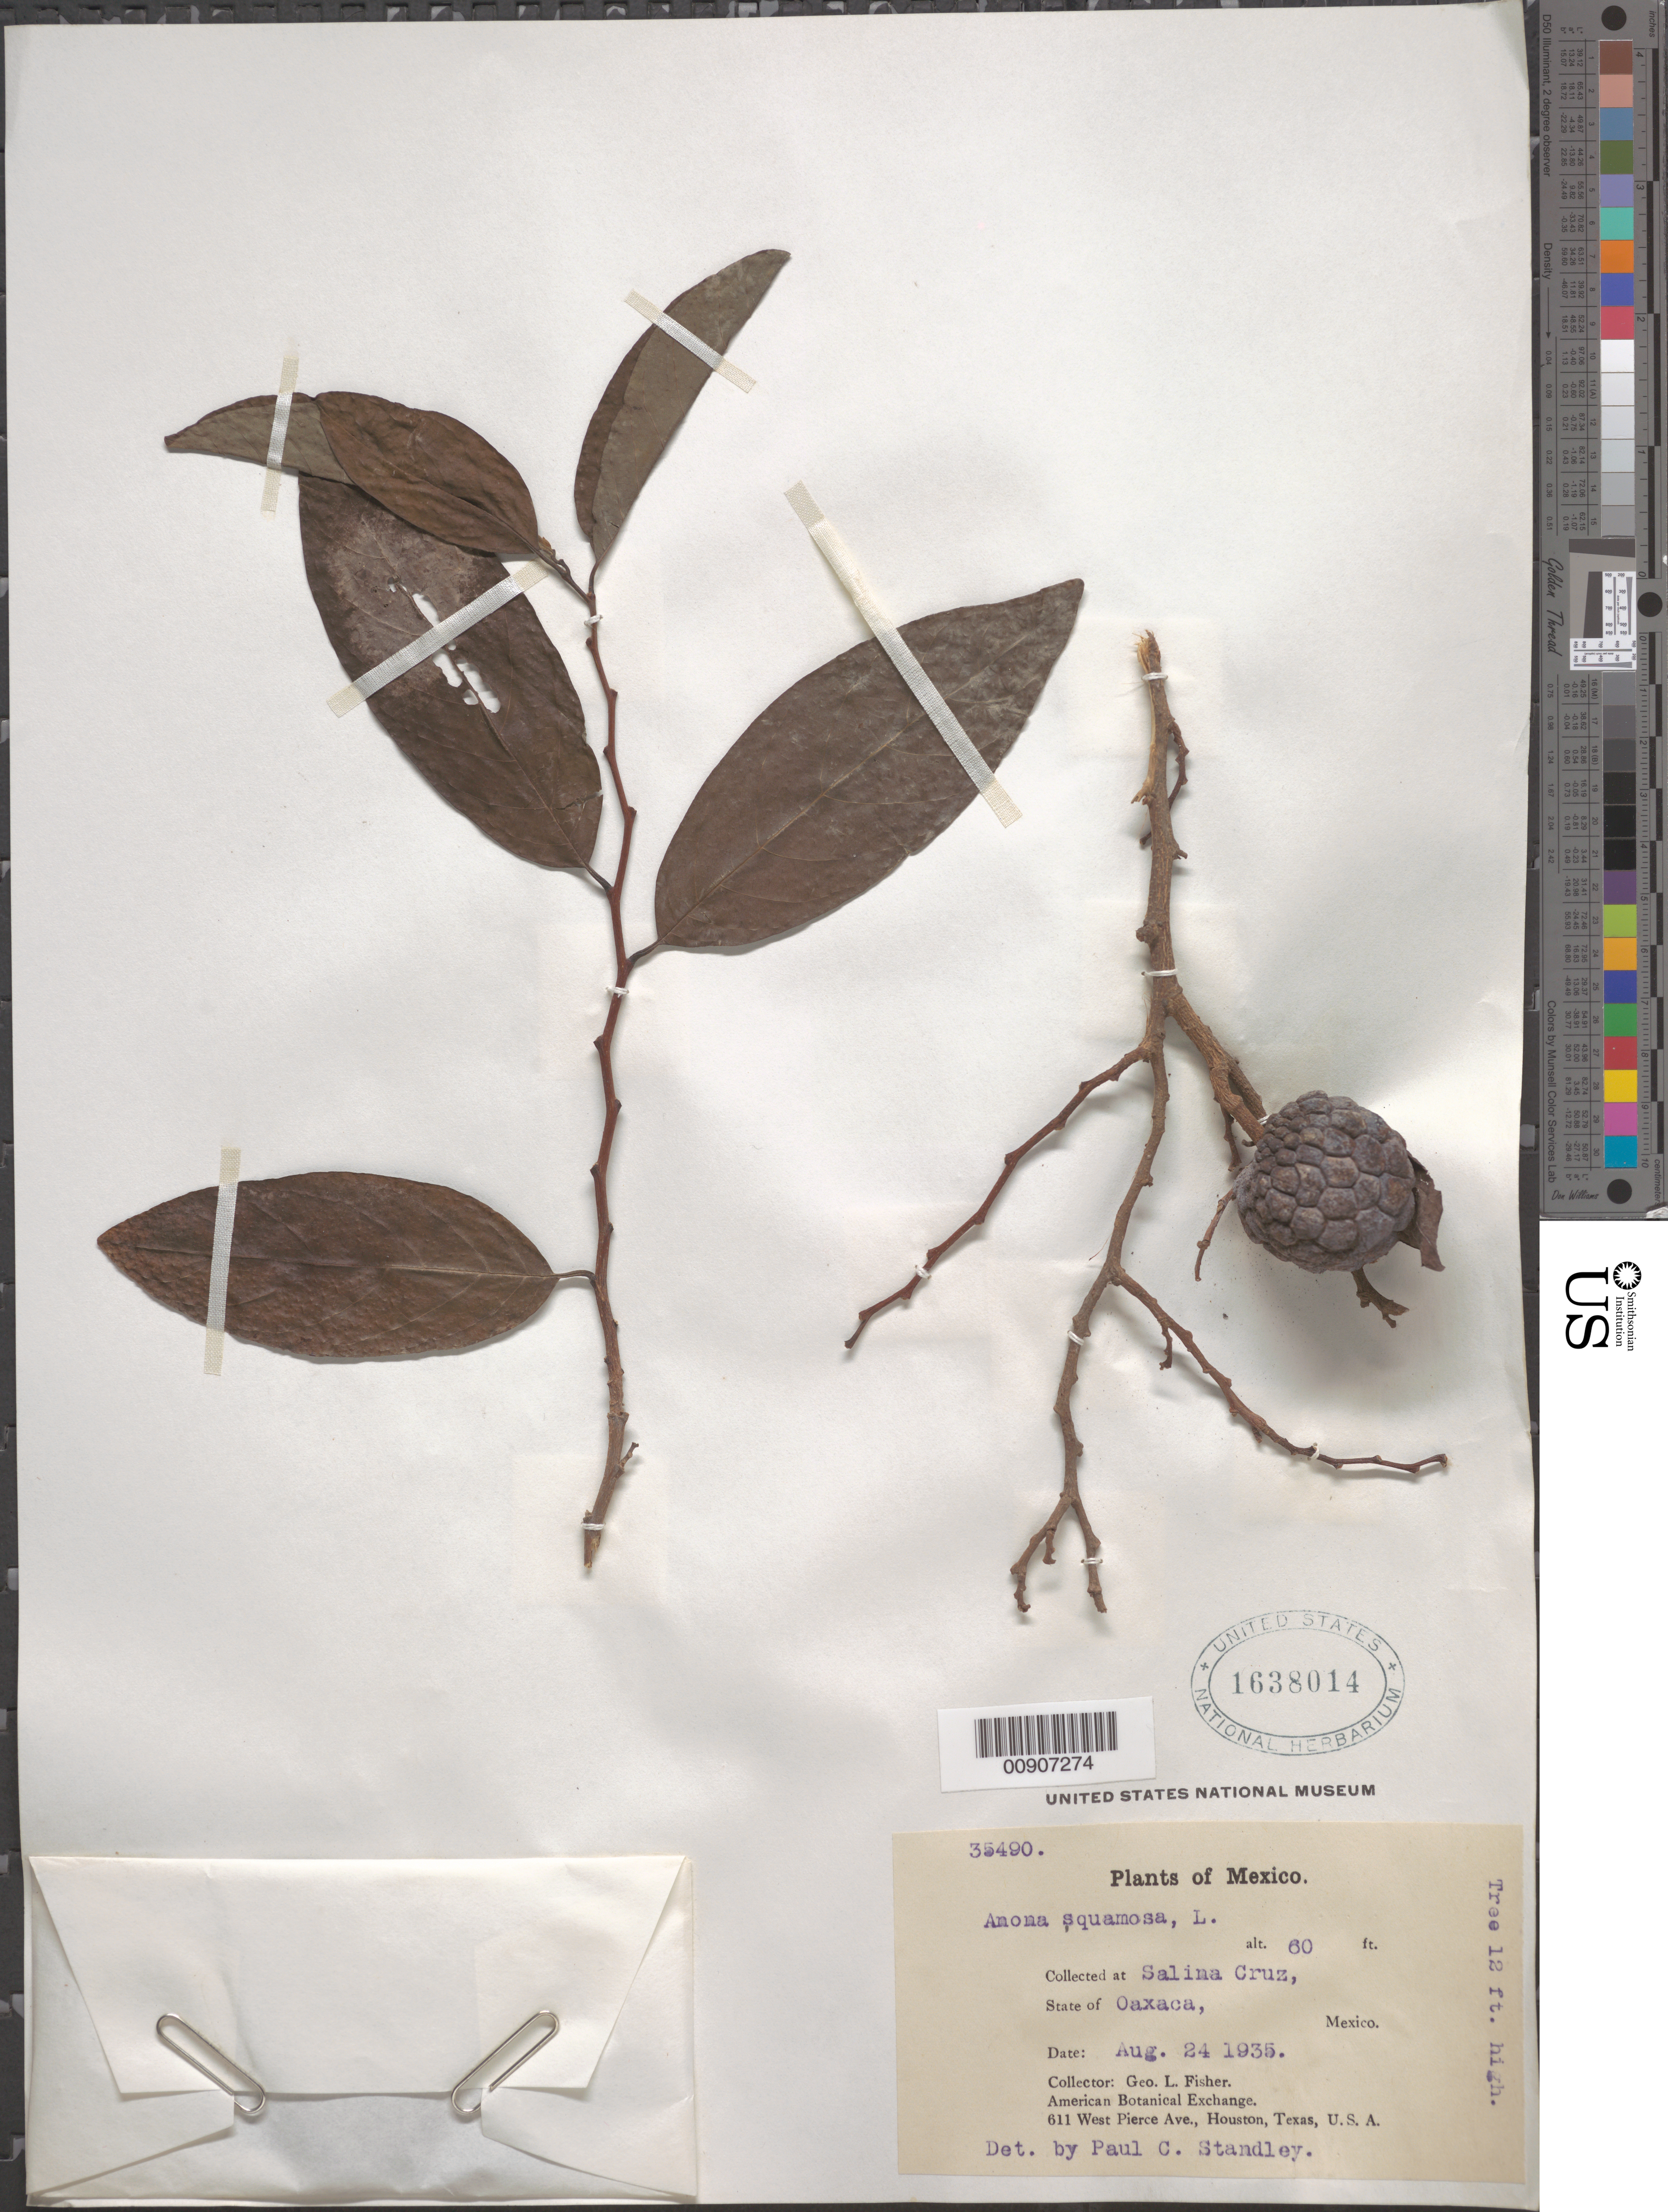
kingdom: Plantae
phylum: Tracheophyta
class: Magnoliopsida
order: Magnoliales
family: Annonaceae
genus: Annona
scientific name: Annona squamosa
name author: L.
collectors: G. L. Fisher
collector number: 35490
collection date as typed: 24 Aug 1935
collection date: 1935-08-24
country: Mexico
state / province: Oaxaca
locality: Salina Cruz, Oaxaca.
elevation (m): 18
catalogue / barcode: US 1638014